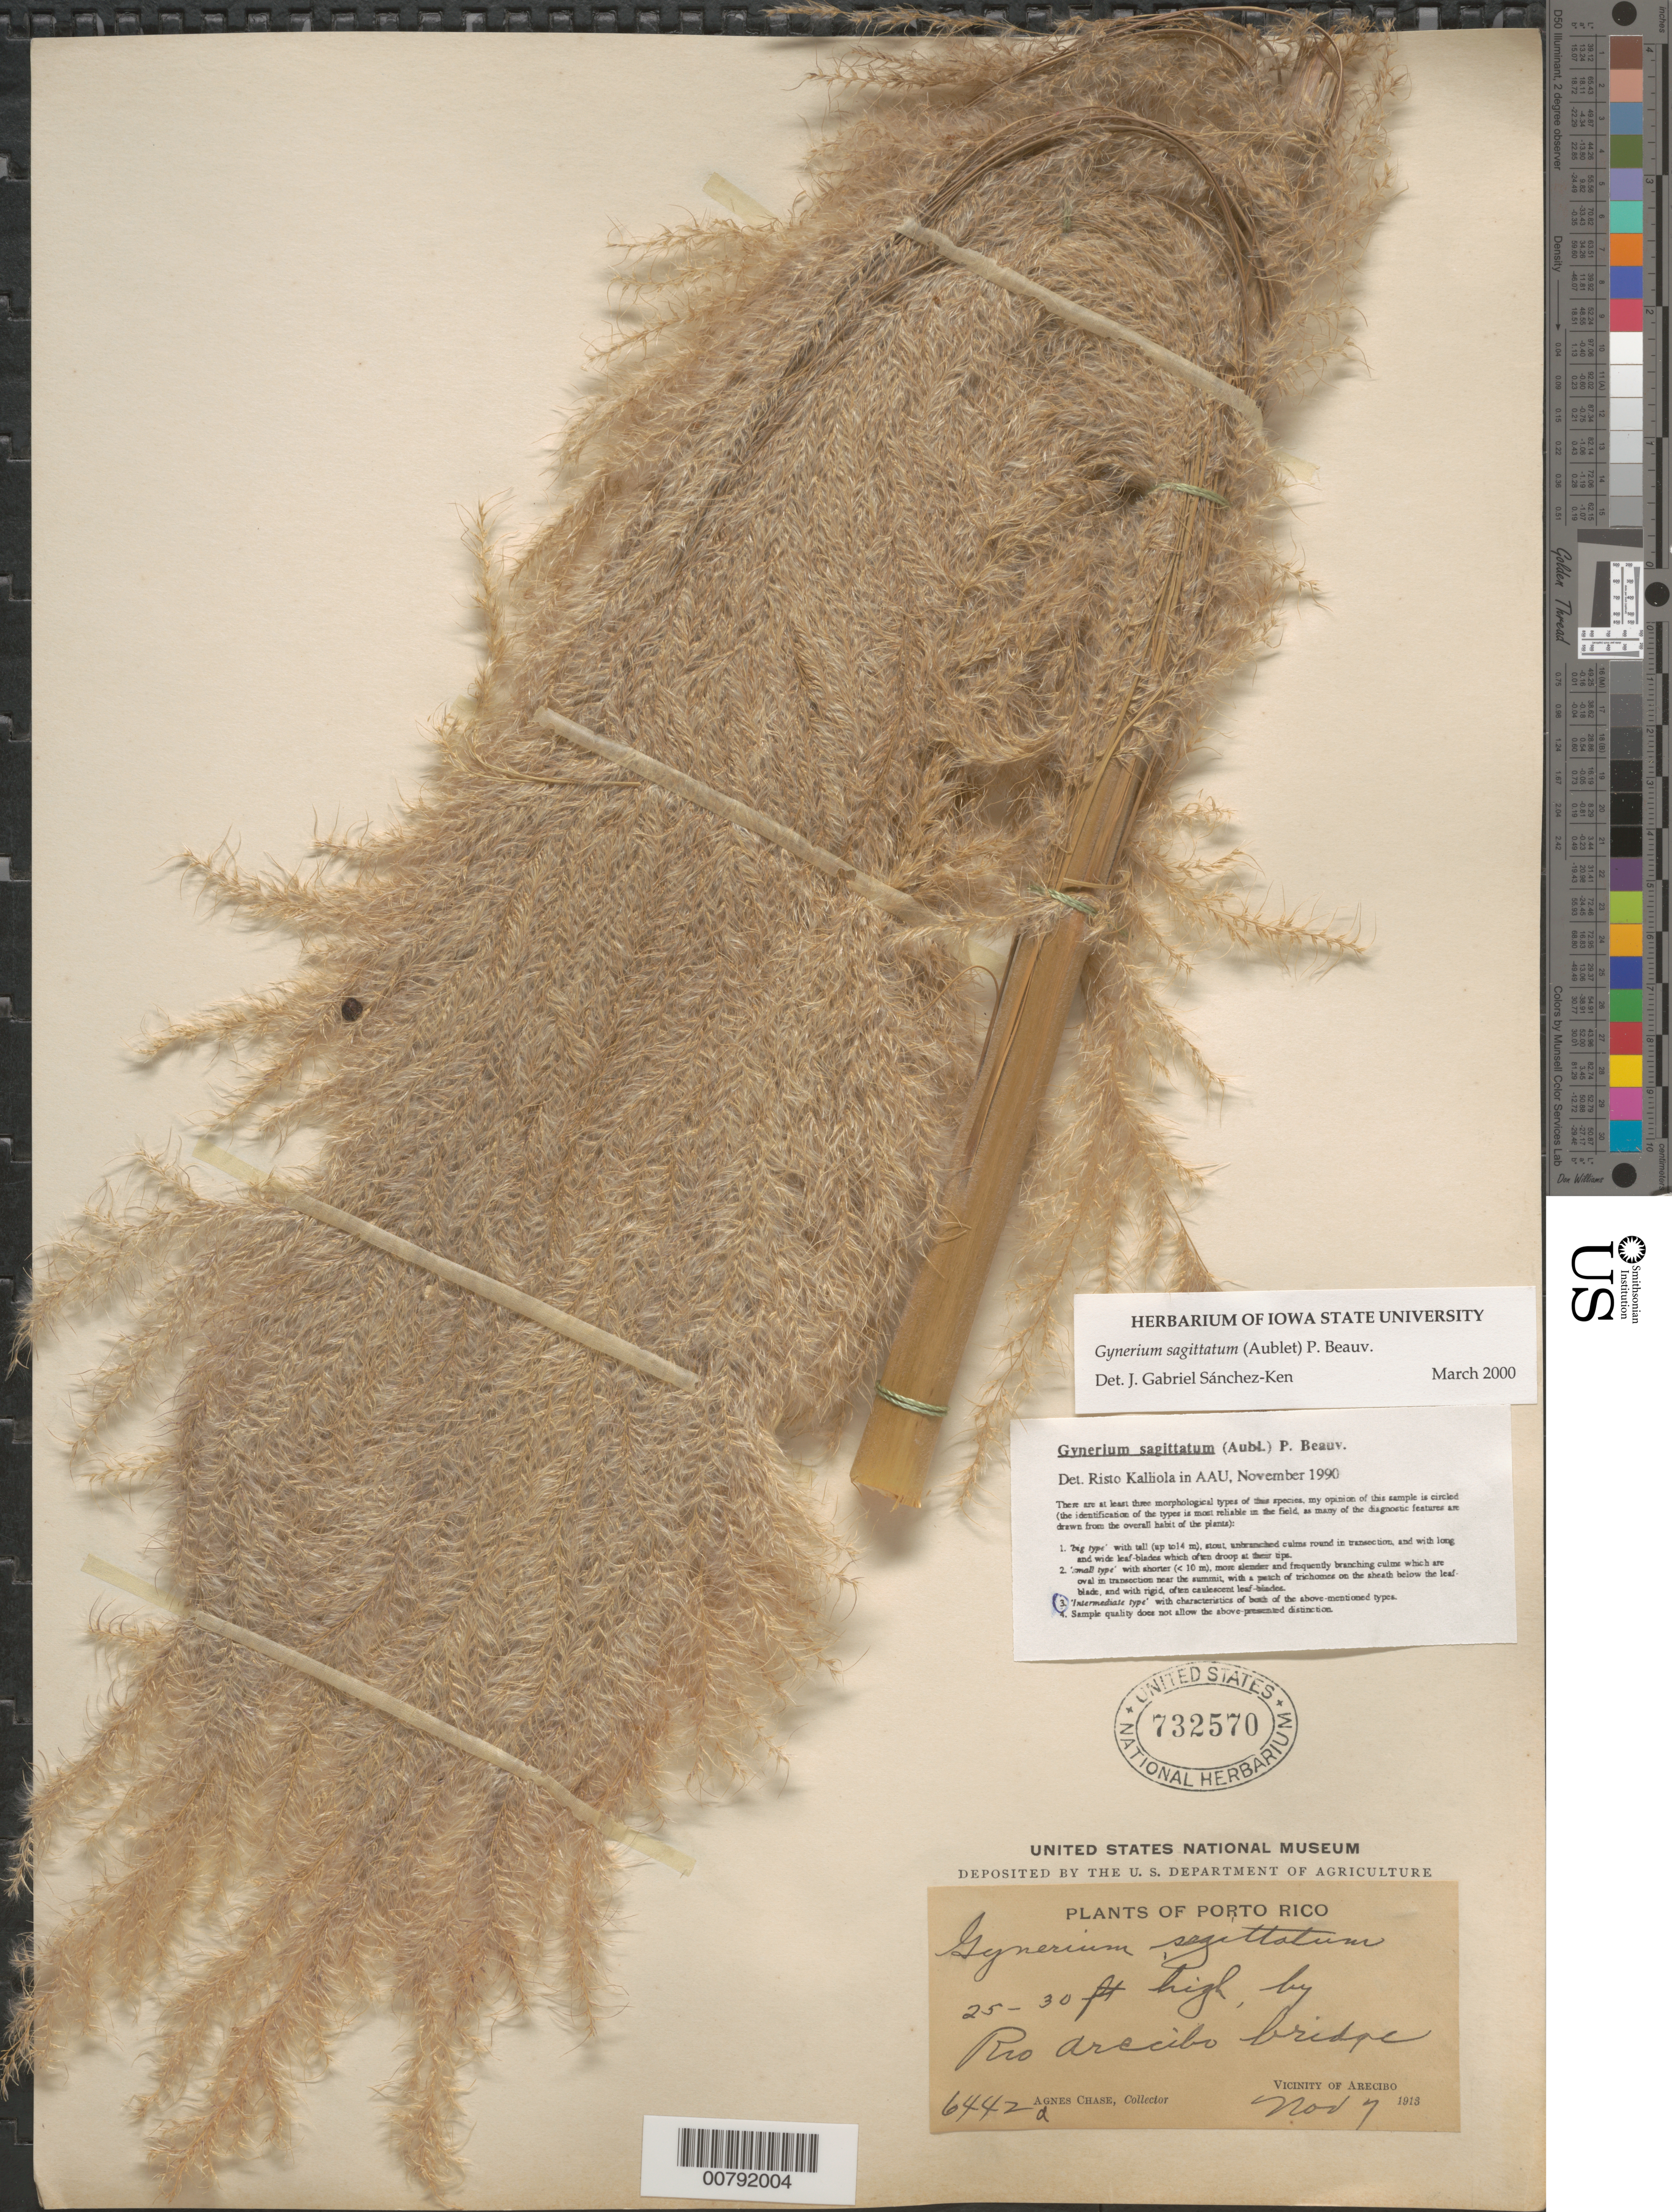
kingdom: Plantae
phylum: Tracheophyta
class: Liliopsida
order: Poales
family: Poaceae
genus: Gynerium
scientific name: Gynerium sagittatum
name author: (Aubl.) P. Beauv.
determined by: Sánchez-Ken, J. G.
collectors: A. Chase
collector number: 6442a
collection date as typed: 07 Nov 1913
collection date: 1913-11-07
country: Puerto Rico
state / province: Arecibo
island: Puerto Rico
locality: Arecibo, Rio Areciba bridge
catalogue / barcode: US 732570